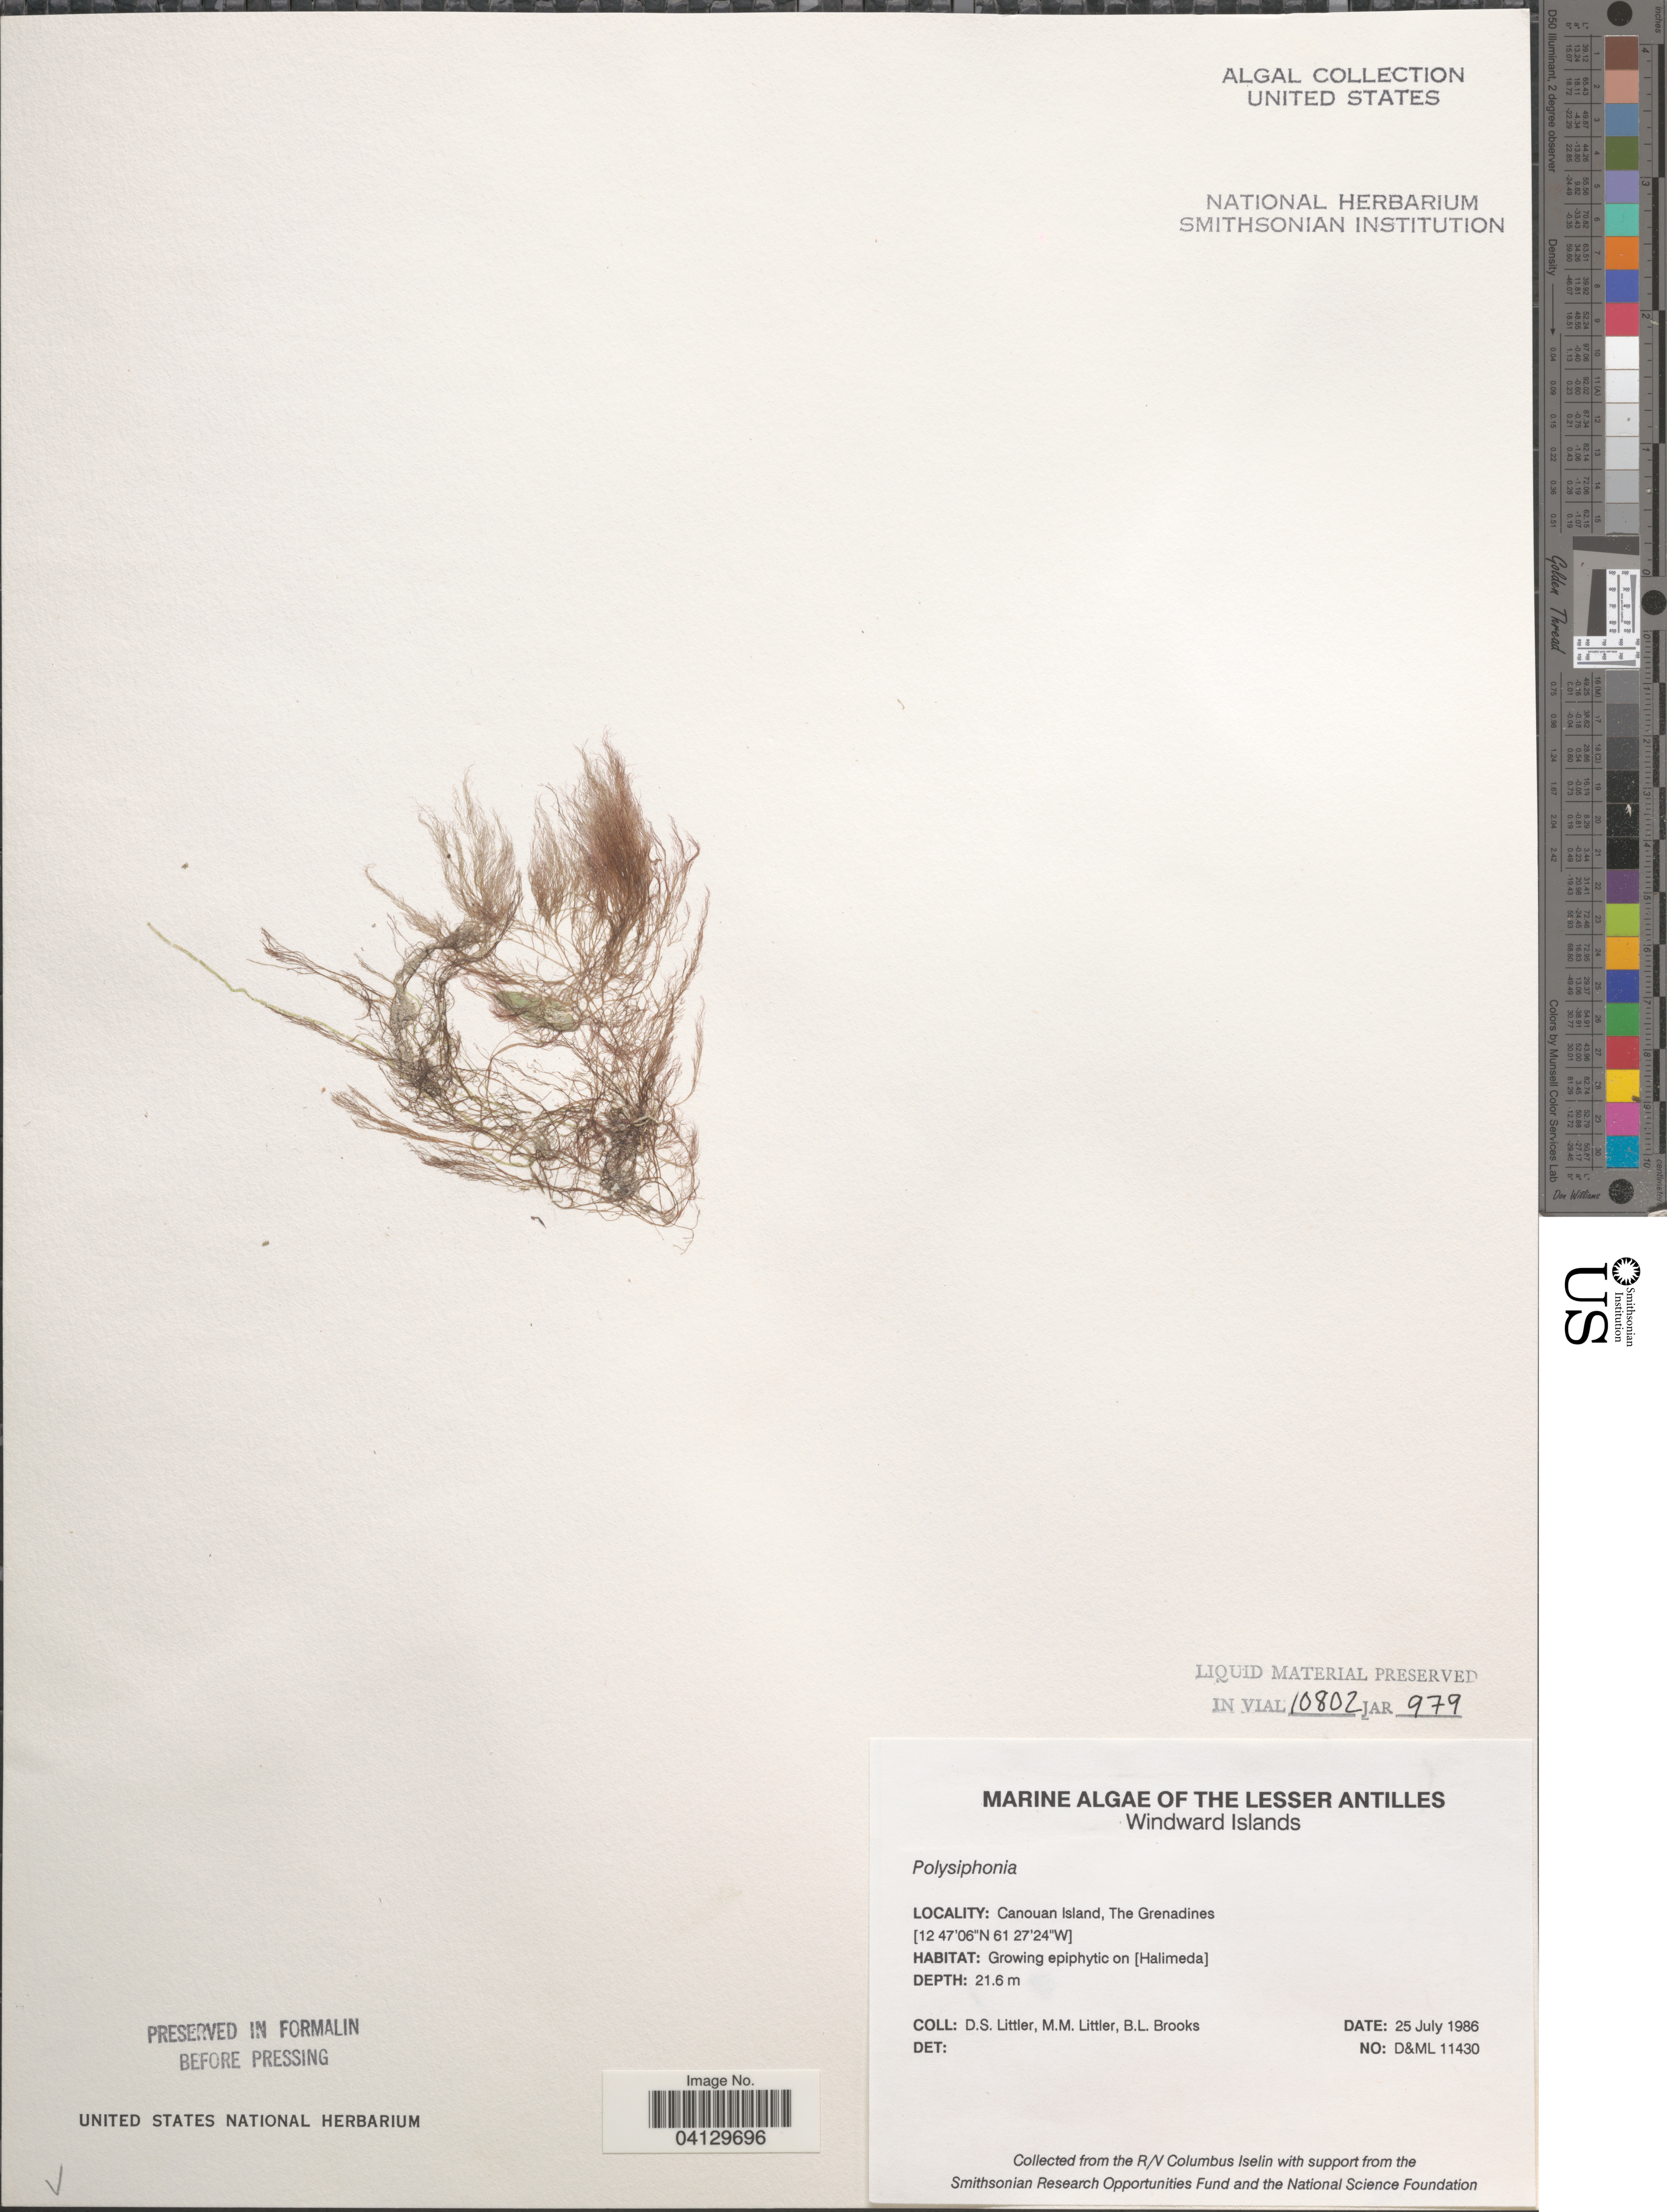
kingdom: Plantae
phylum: Rhodophyta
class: Florideophyceae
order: Ceramiales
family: Rhodomelaceae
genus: Polysiphonia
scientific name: Polysiphonia sp.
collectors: D. S. Littler & B. Brooks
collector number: D&ML11430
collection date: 1986-07-25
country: St. Vincent - Grenadines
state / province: Grenadines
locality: The Lesser Antilles. Windward Islands. Canouan Island, The Grenadines.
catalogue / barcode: US 239384